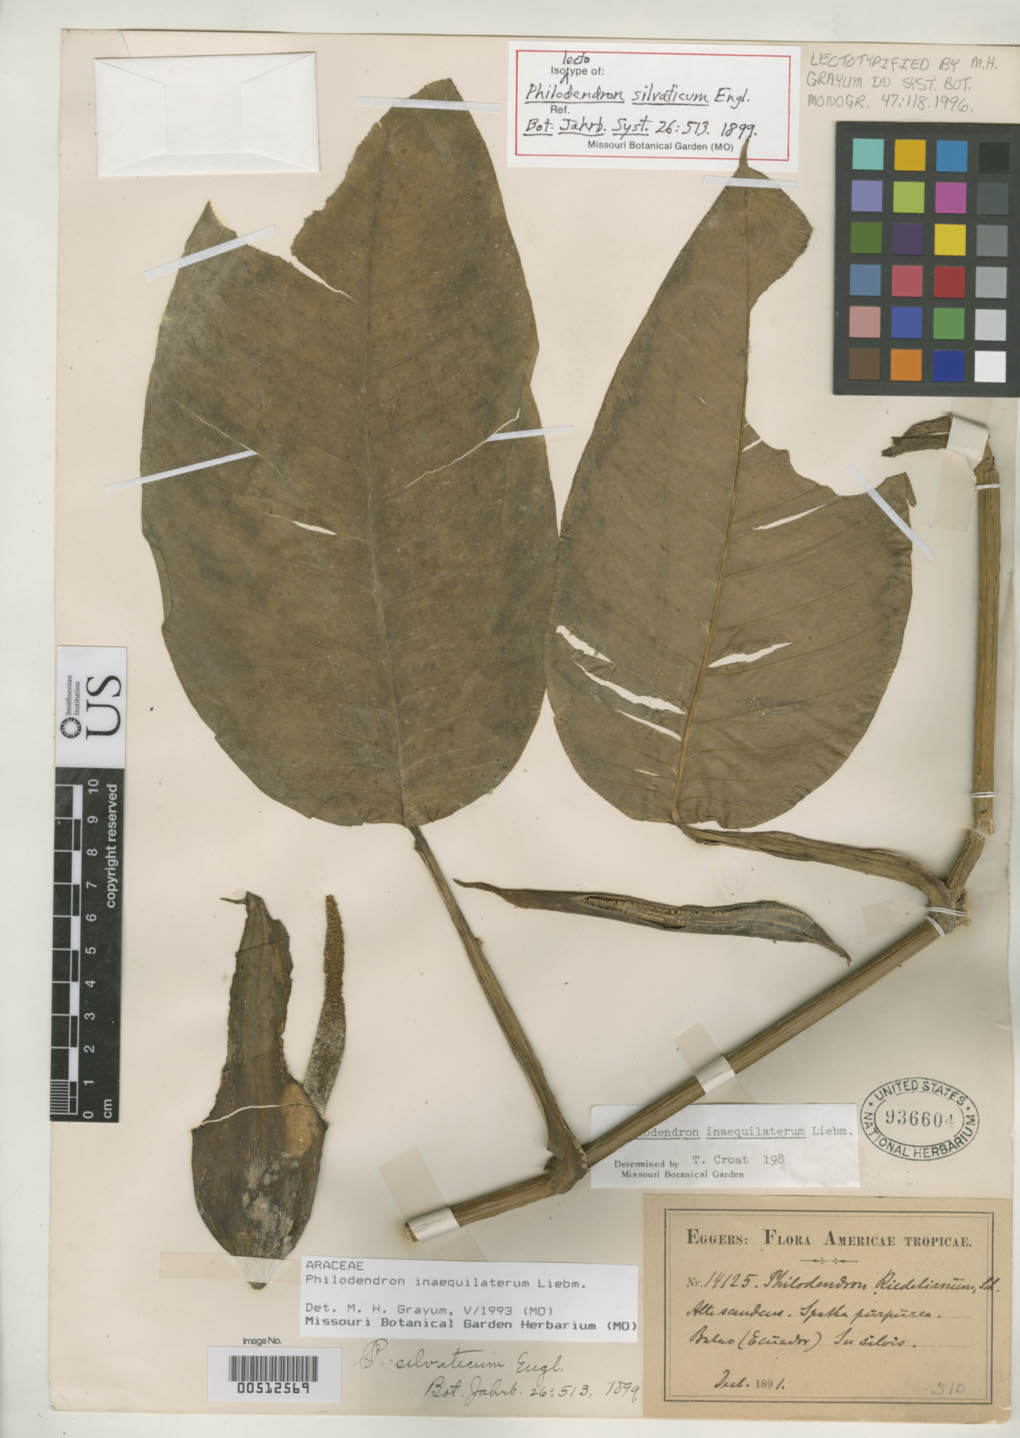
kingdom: Plantae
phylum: Tracheophyta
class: Liliopsida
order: Alismatales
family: Araceae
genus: Philodendron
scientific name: Philodendron silvaticum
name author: Engl.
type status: Isolectotype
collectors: H. F. A. von Eggers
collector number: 14125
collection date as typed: Dec 1891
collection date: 1891-12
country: Ecuador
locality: Bulao.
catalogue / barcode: US 936604